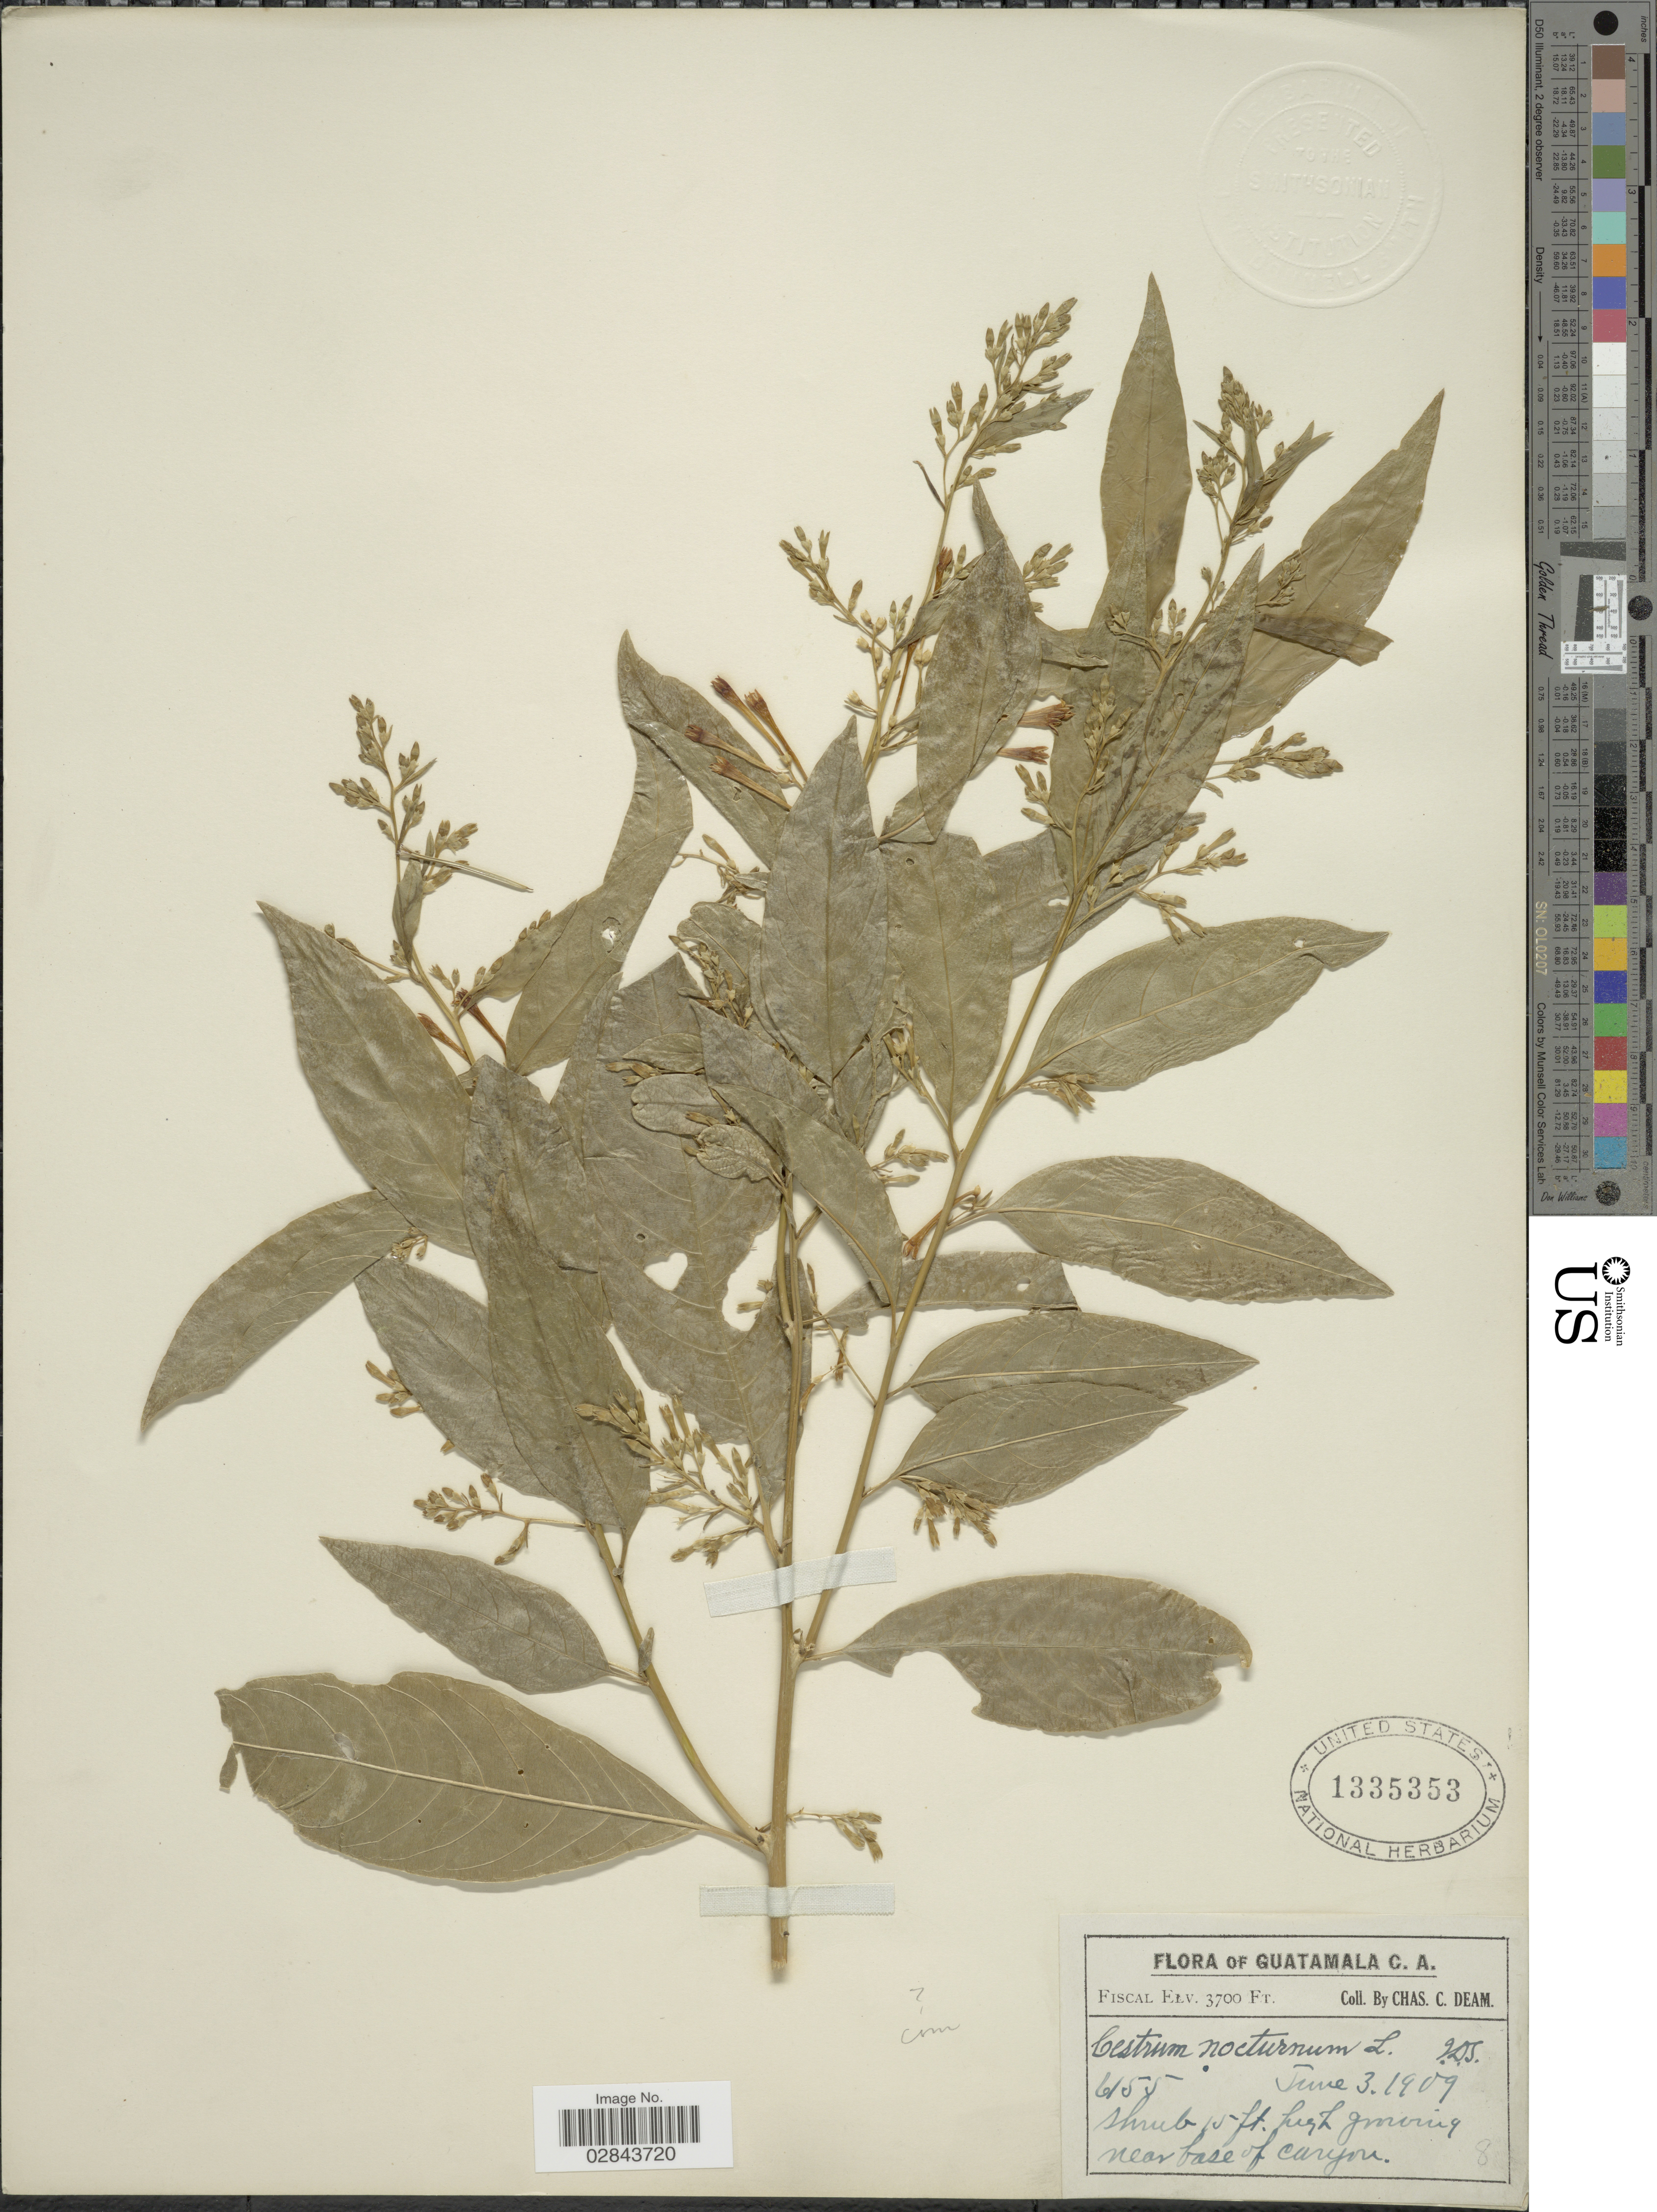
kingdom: Plantae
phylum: Tracheophyta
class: Magnoliopsida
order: Solanales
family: Solanaceae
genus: Cestrum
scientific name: Cestrum nocturnum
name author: L.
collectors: C. C. Deam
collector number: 6155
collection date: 1909-06-03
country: Guatemala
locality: Fisacl. Near base of canyon.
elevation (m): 1128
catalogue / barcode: US 1335353